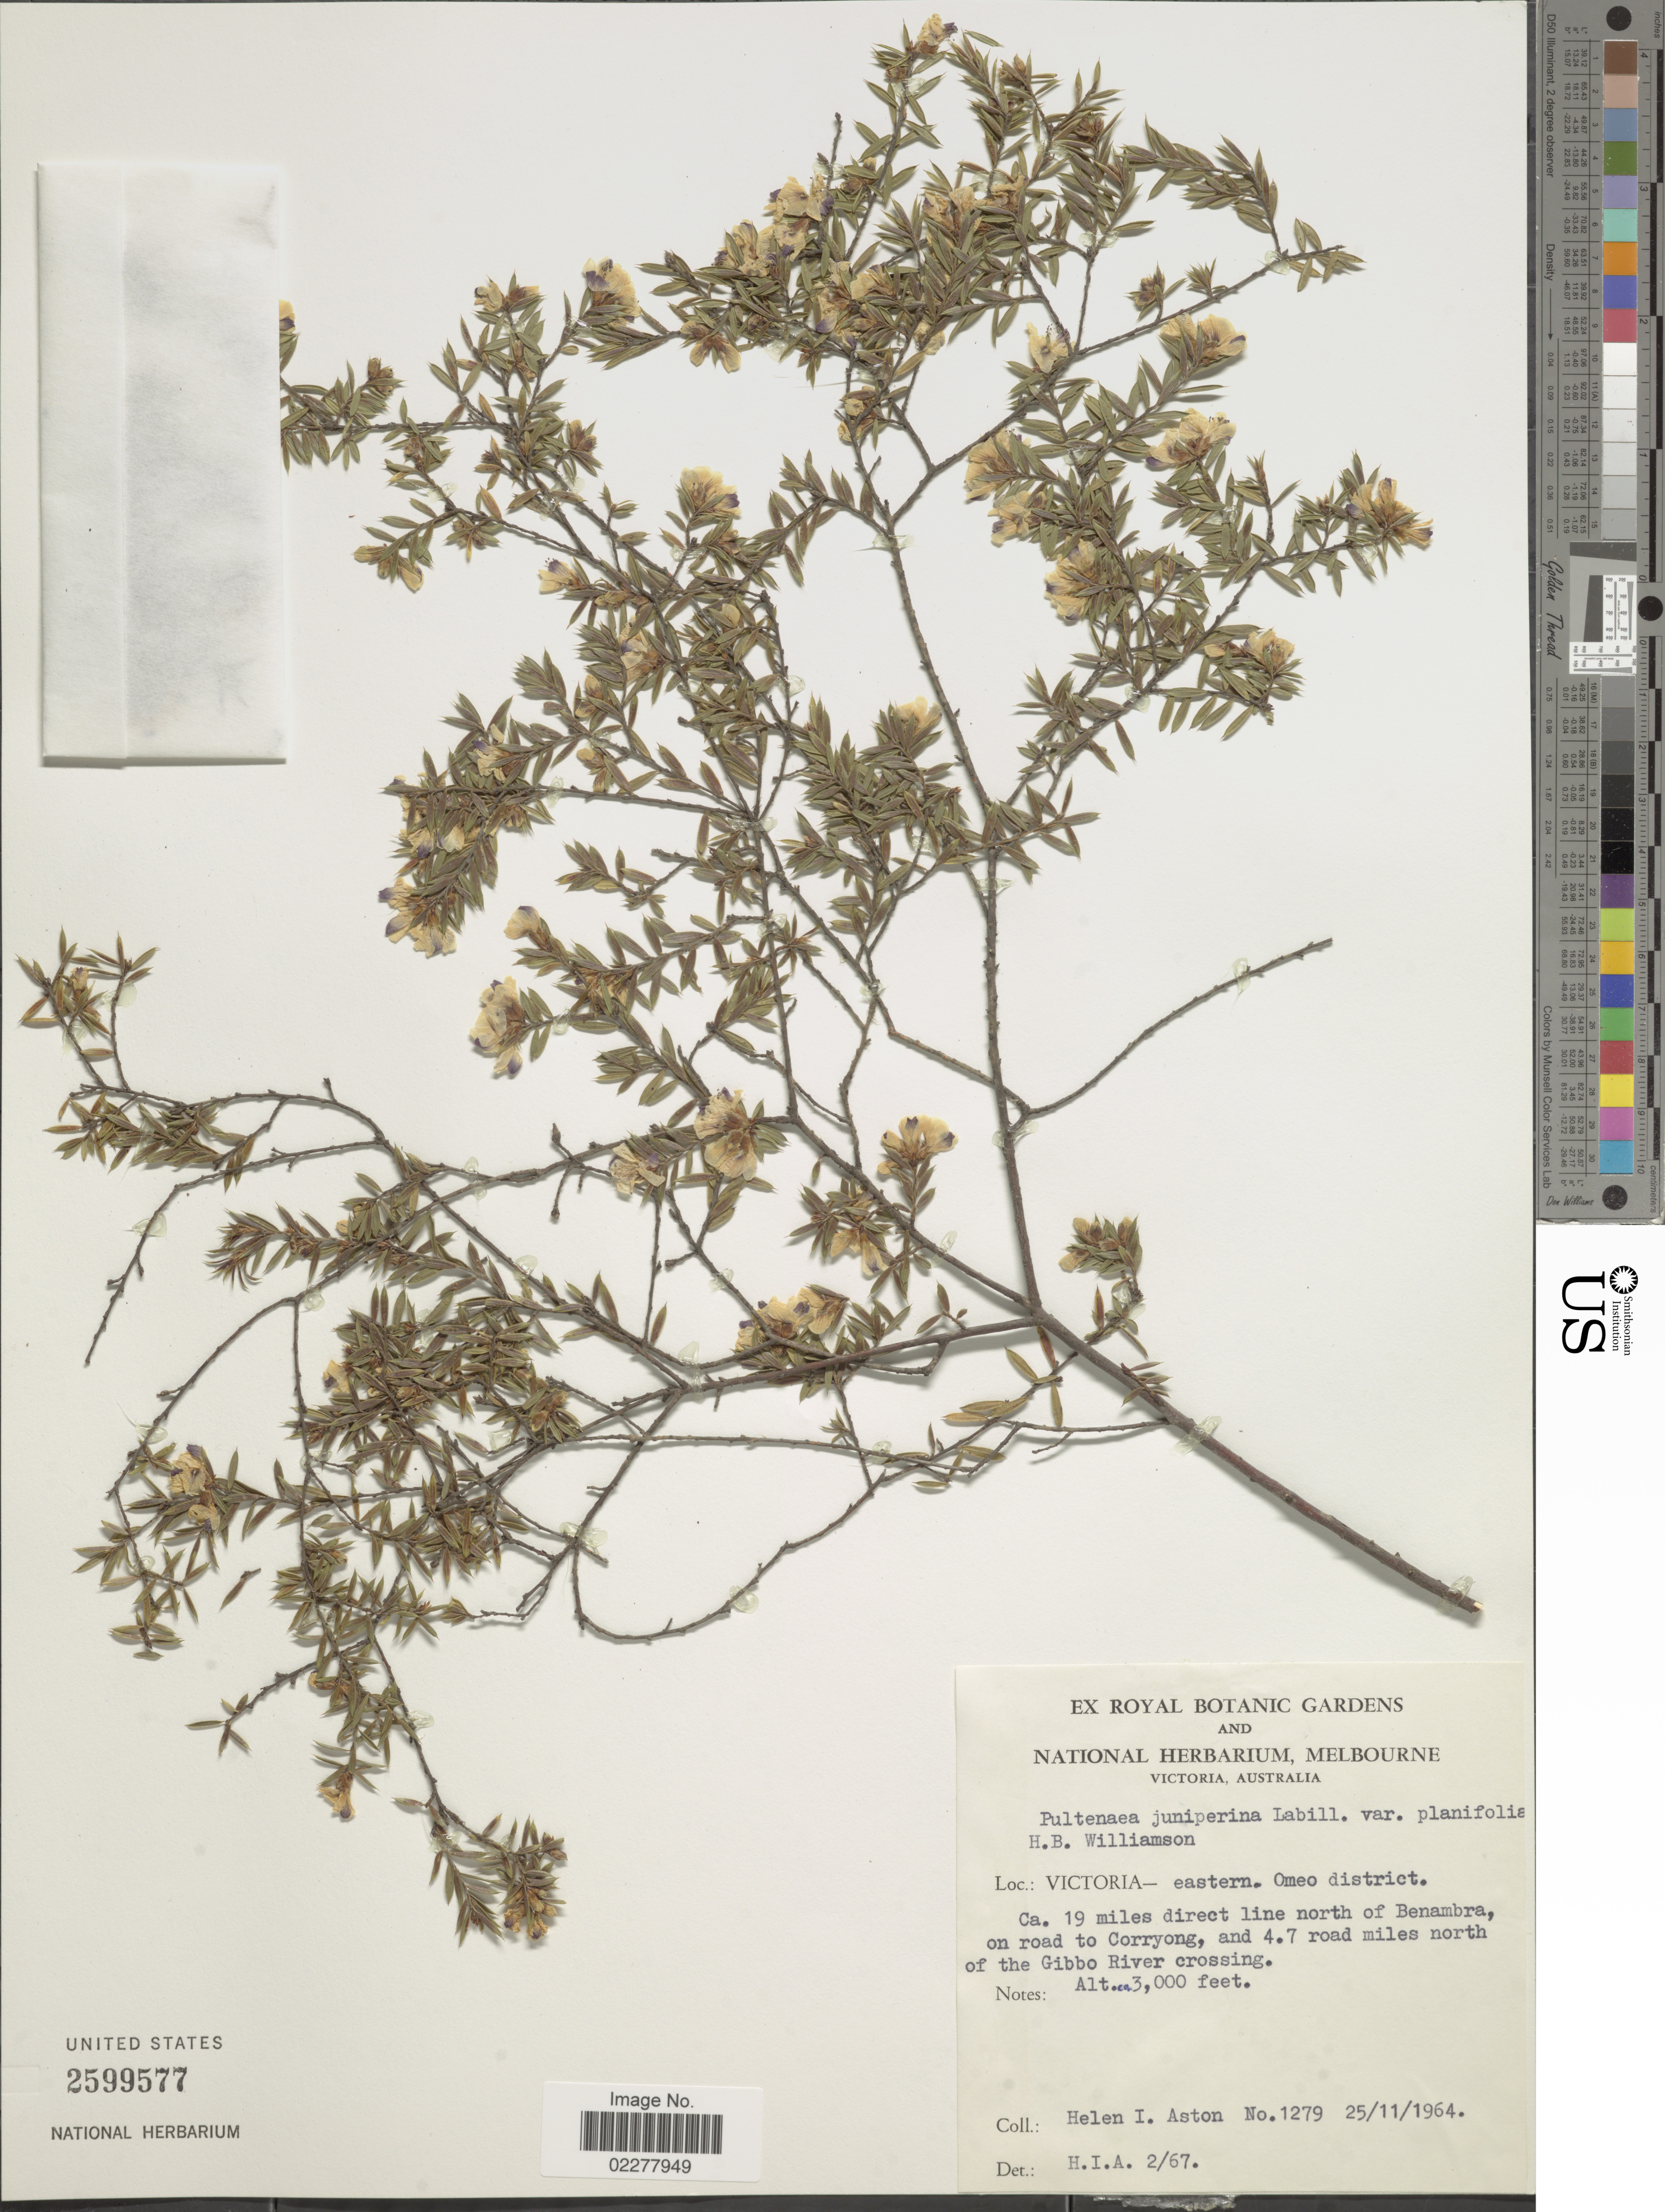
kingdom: Plantae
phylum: Tracheophyta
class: Magnoliopsida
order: Fabales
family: Fabaceae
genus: Pultenaea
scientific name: Pultenaea juniperina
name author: Labill.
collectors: H. I. Aston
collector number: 1279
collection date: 1964-11-25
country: Australia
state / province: Victoria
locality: Victoria - eastern. Omeo district. Ca. 19 miles direct line north of Benambra, on road to Corryong, and 4.7 road miles north of the Gibbo River crossing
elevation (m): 914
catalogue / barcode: US 2599577